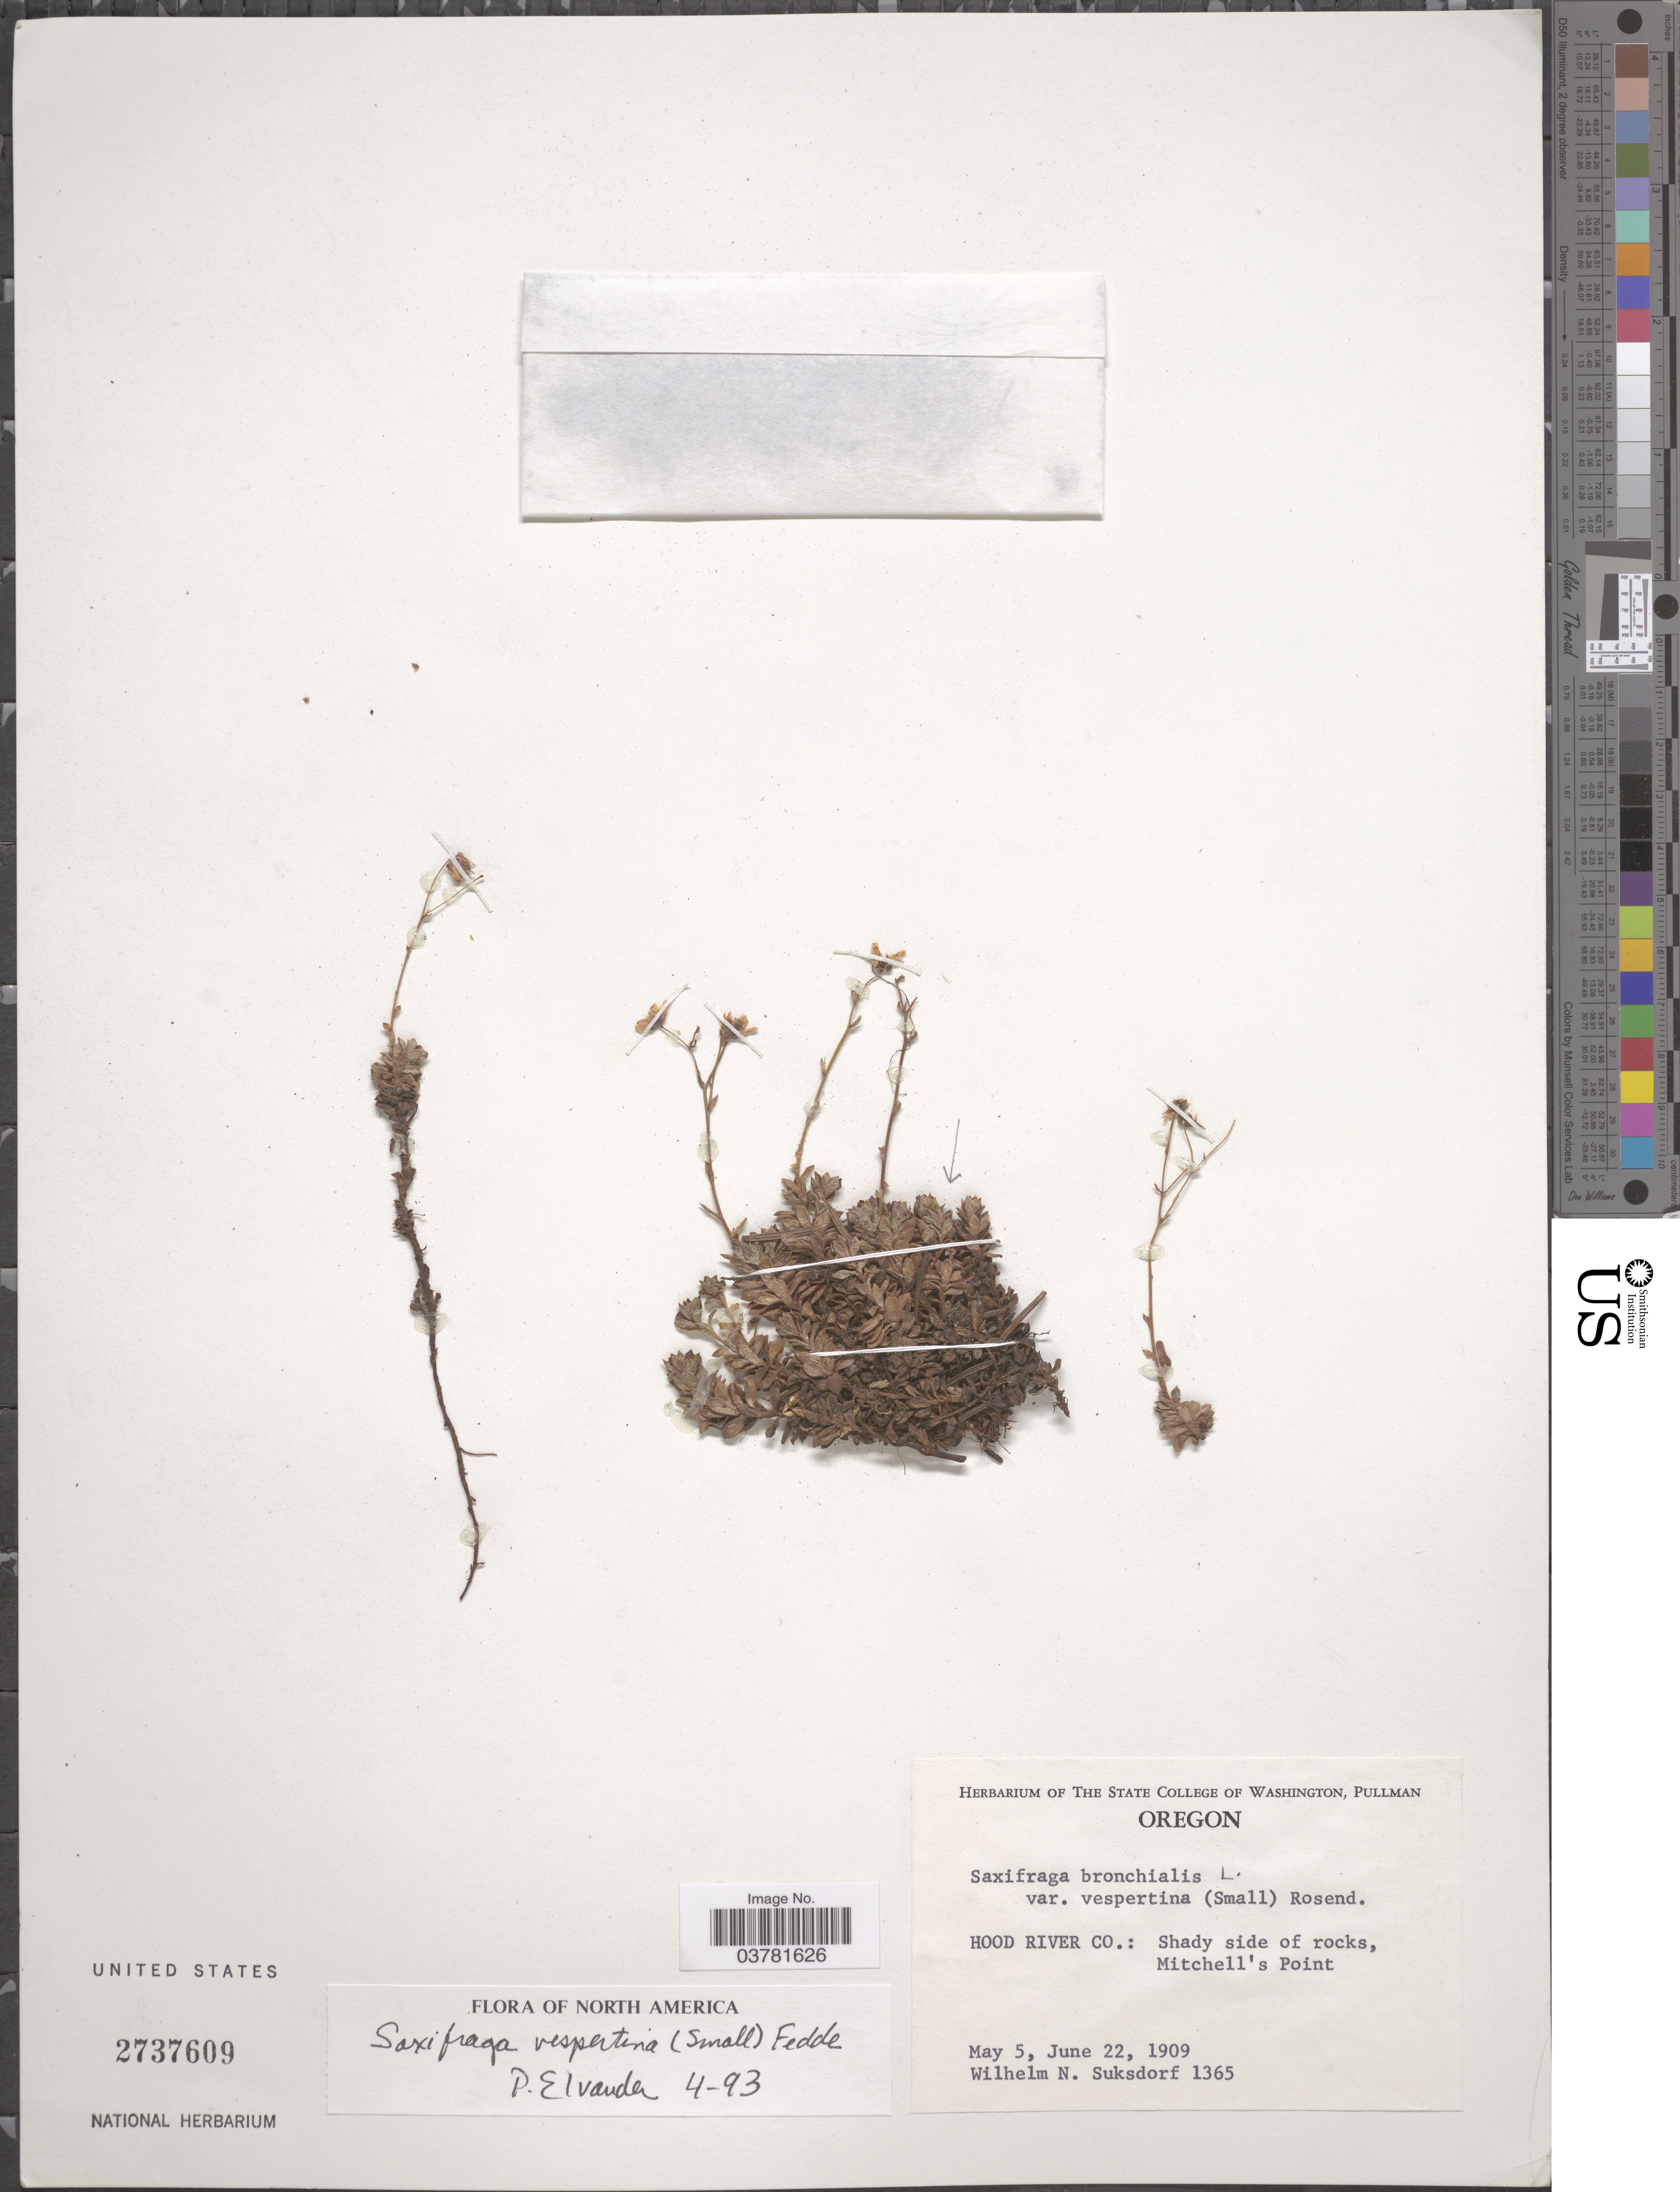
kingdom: Plantae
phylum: Tracheophyta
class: Magnoliopsida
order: Saxifragales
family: Saxifragaceae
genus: Saxifraga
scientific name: Saxifraga vespertina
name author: (Small) Fedde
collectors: W. N. Suksdorf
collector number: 1365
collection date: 1909-05-05/1909-06-22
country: United States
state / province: Oregon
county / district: Hood River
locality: Hood River Co.: Shady side of rocks, Mitchell's Point.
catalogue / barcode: US 2737609